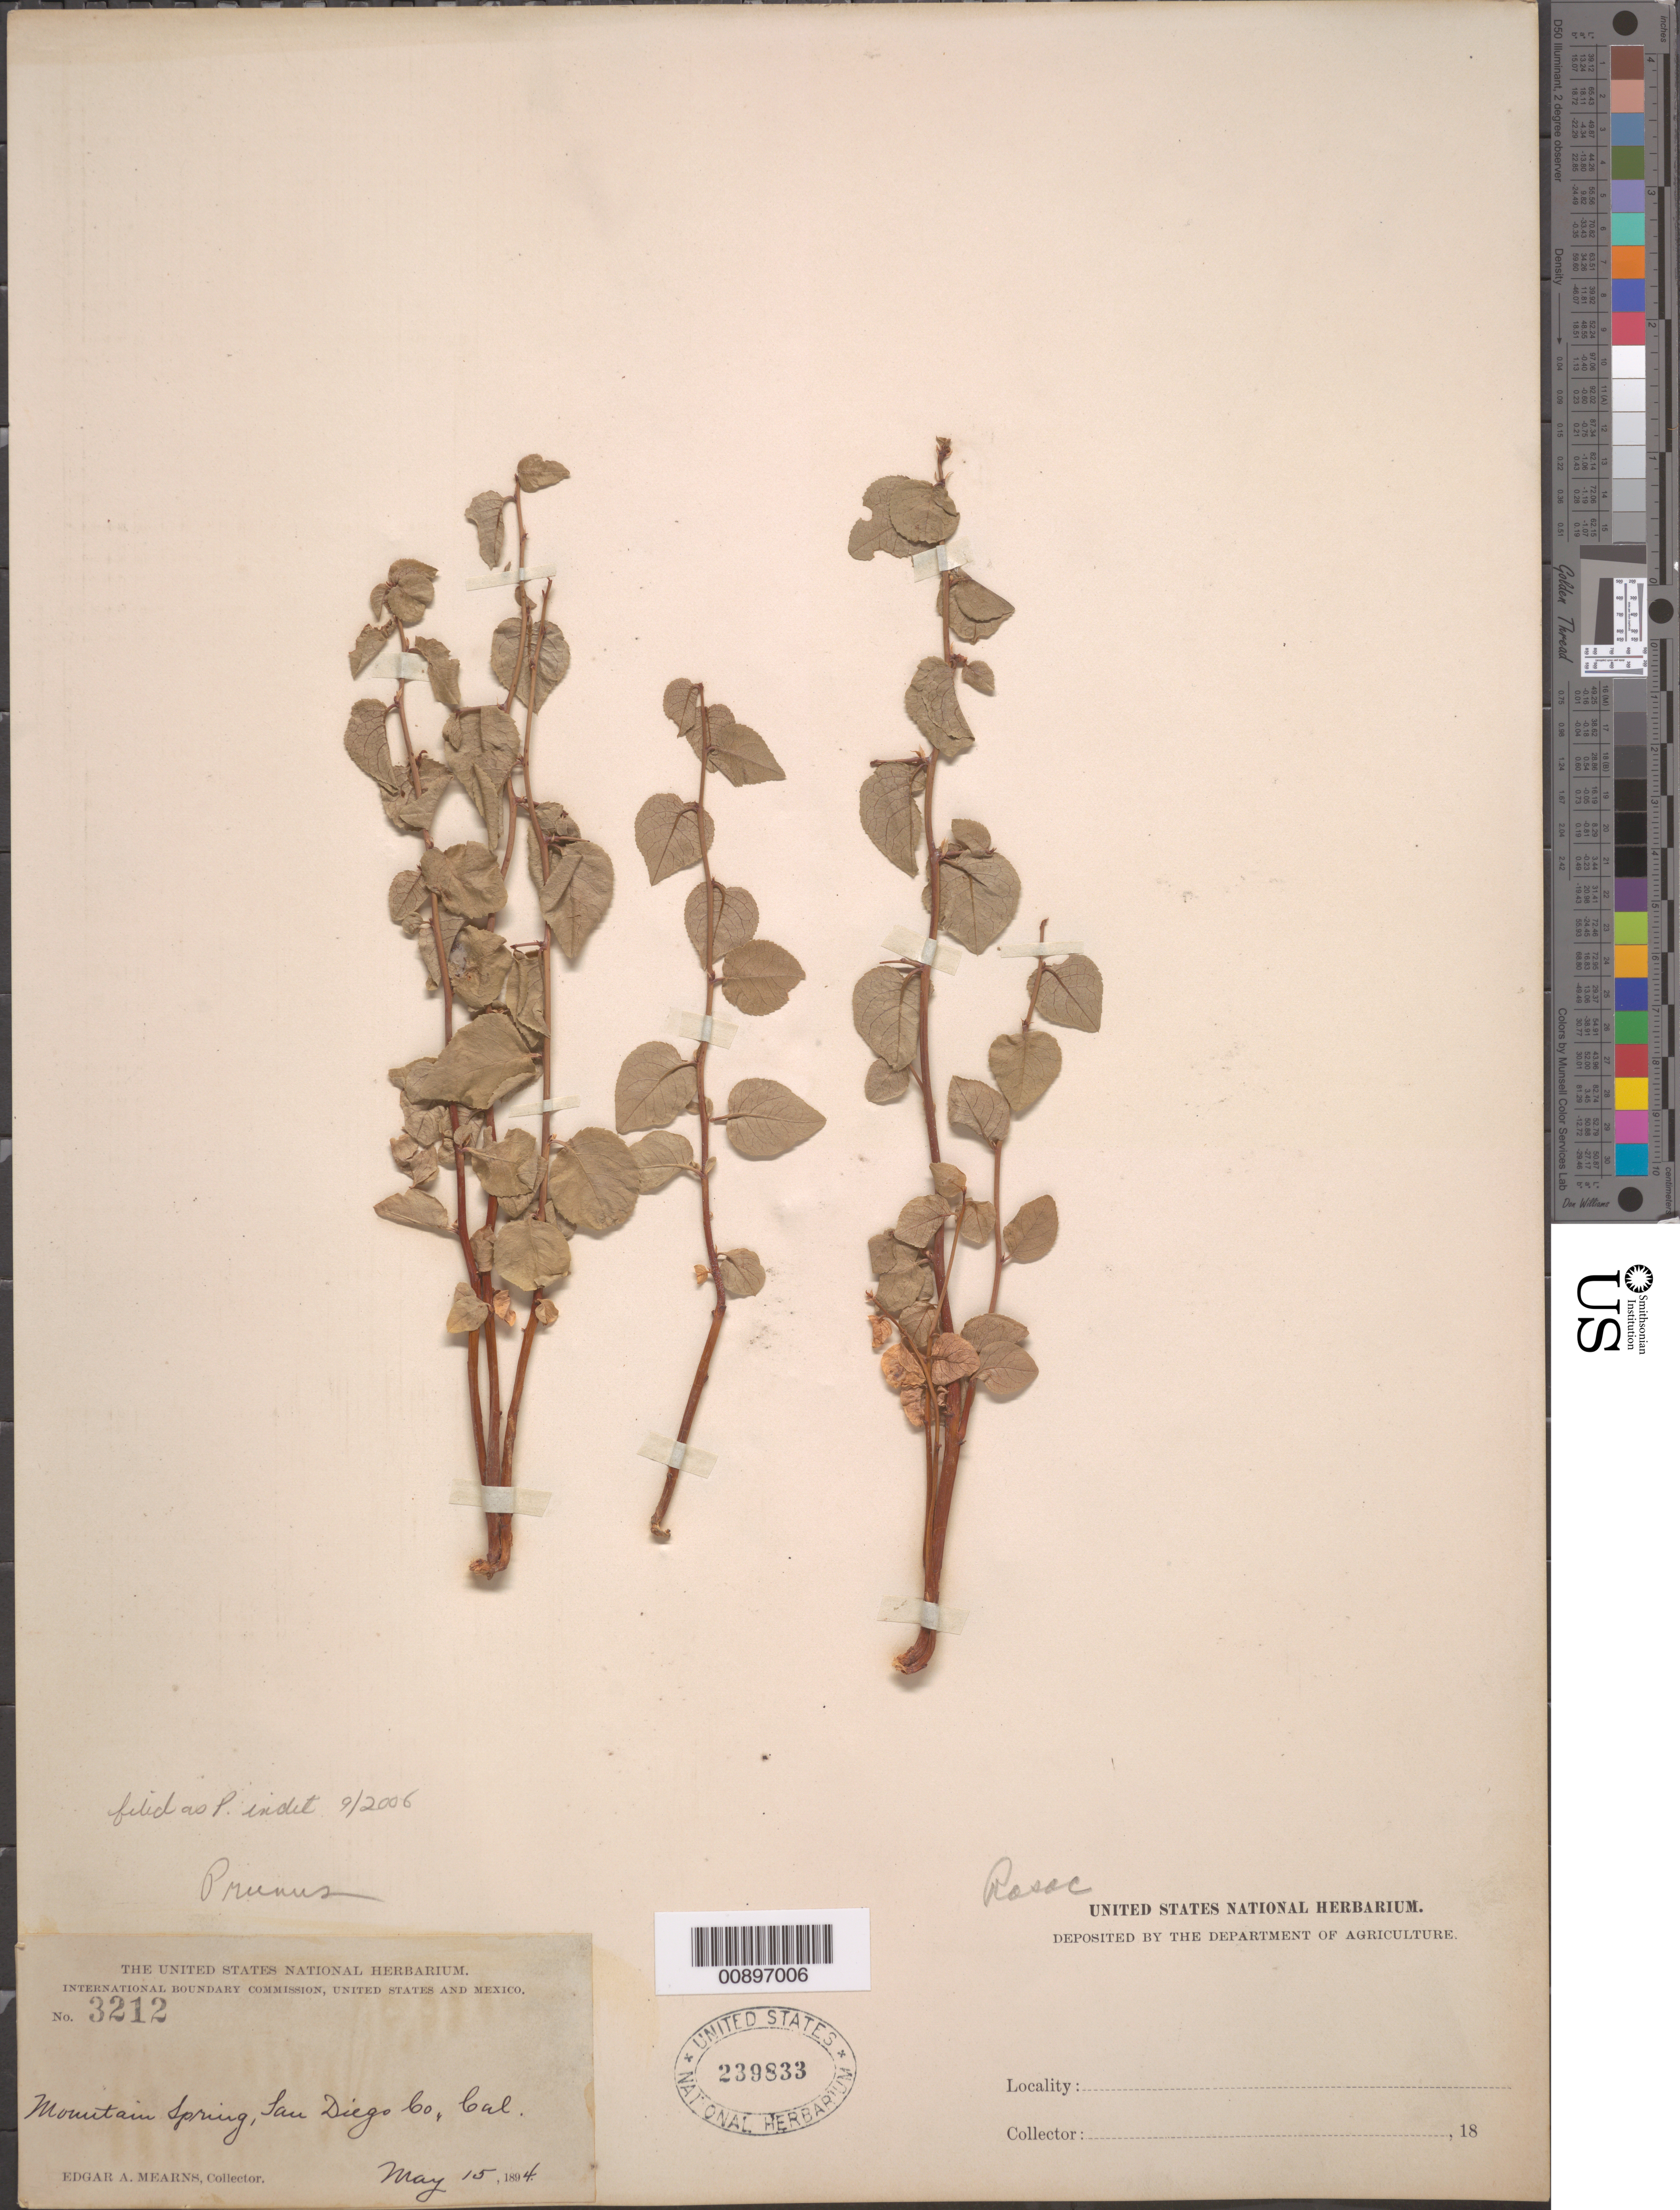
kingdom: Plantae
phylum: Tracheophyta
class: Magnoliopsida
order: Rosales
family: Rosaceae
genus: Prunus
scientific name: Prunus sp.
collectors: E. A. Mearns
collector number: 3212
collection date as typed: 15 May 1894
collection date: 1894-05-15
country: United States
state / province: California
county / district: San Diego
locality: Mountain Spring, San Diego County, California.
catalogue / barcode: US 239833